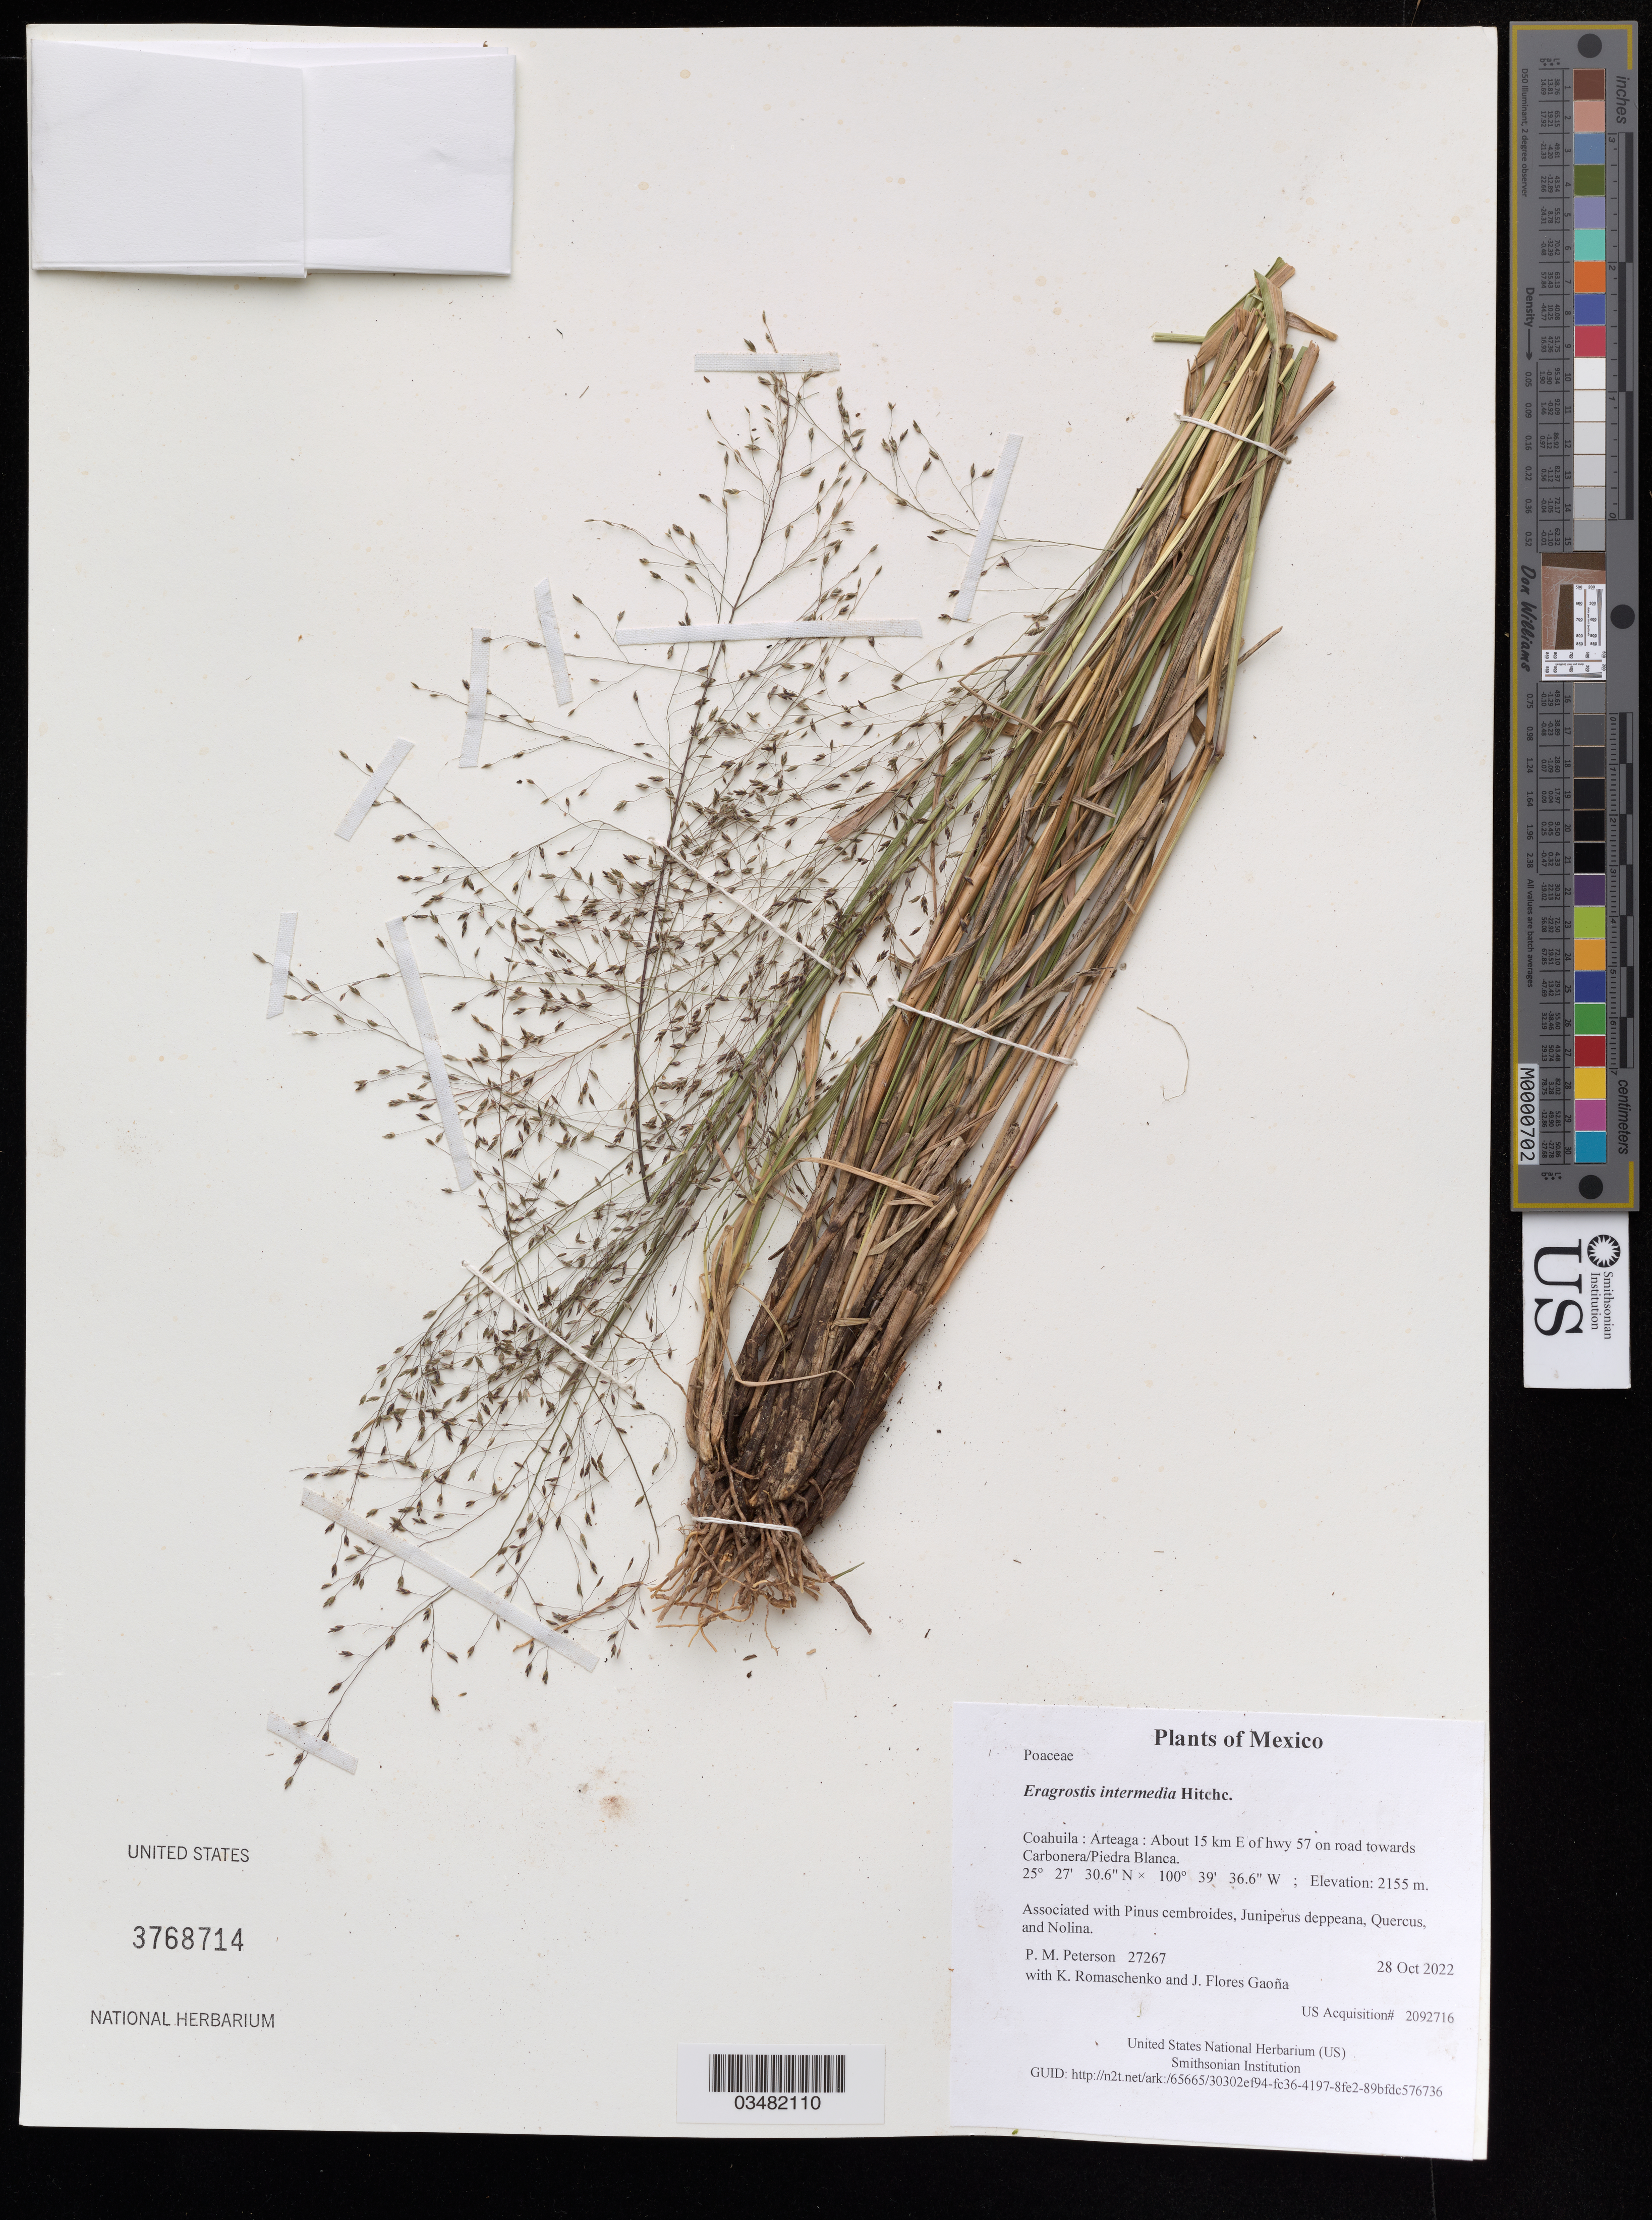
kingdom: Plantae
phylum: Tracheophyta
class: Liliopsida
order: Poales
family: Poaceae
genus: Eragrostis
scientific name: Eragrostis intermedia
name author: Hitchc.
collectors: P. M. Peterson, K. Romaschenko & J. Flores Gaoña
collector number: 27267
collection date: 2022-10-28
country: México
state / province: Coahuila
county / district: Arteaga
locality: About 15 km E of hwy 57 on road towards Carbonera/Piedra Blanca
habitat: Associated with Pinus cembroides, Juniperus deppeana, Quercus, and Nolina.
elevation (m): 2155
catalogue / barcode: US 3768714